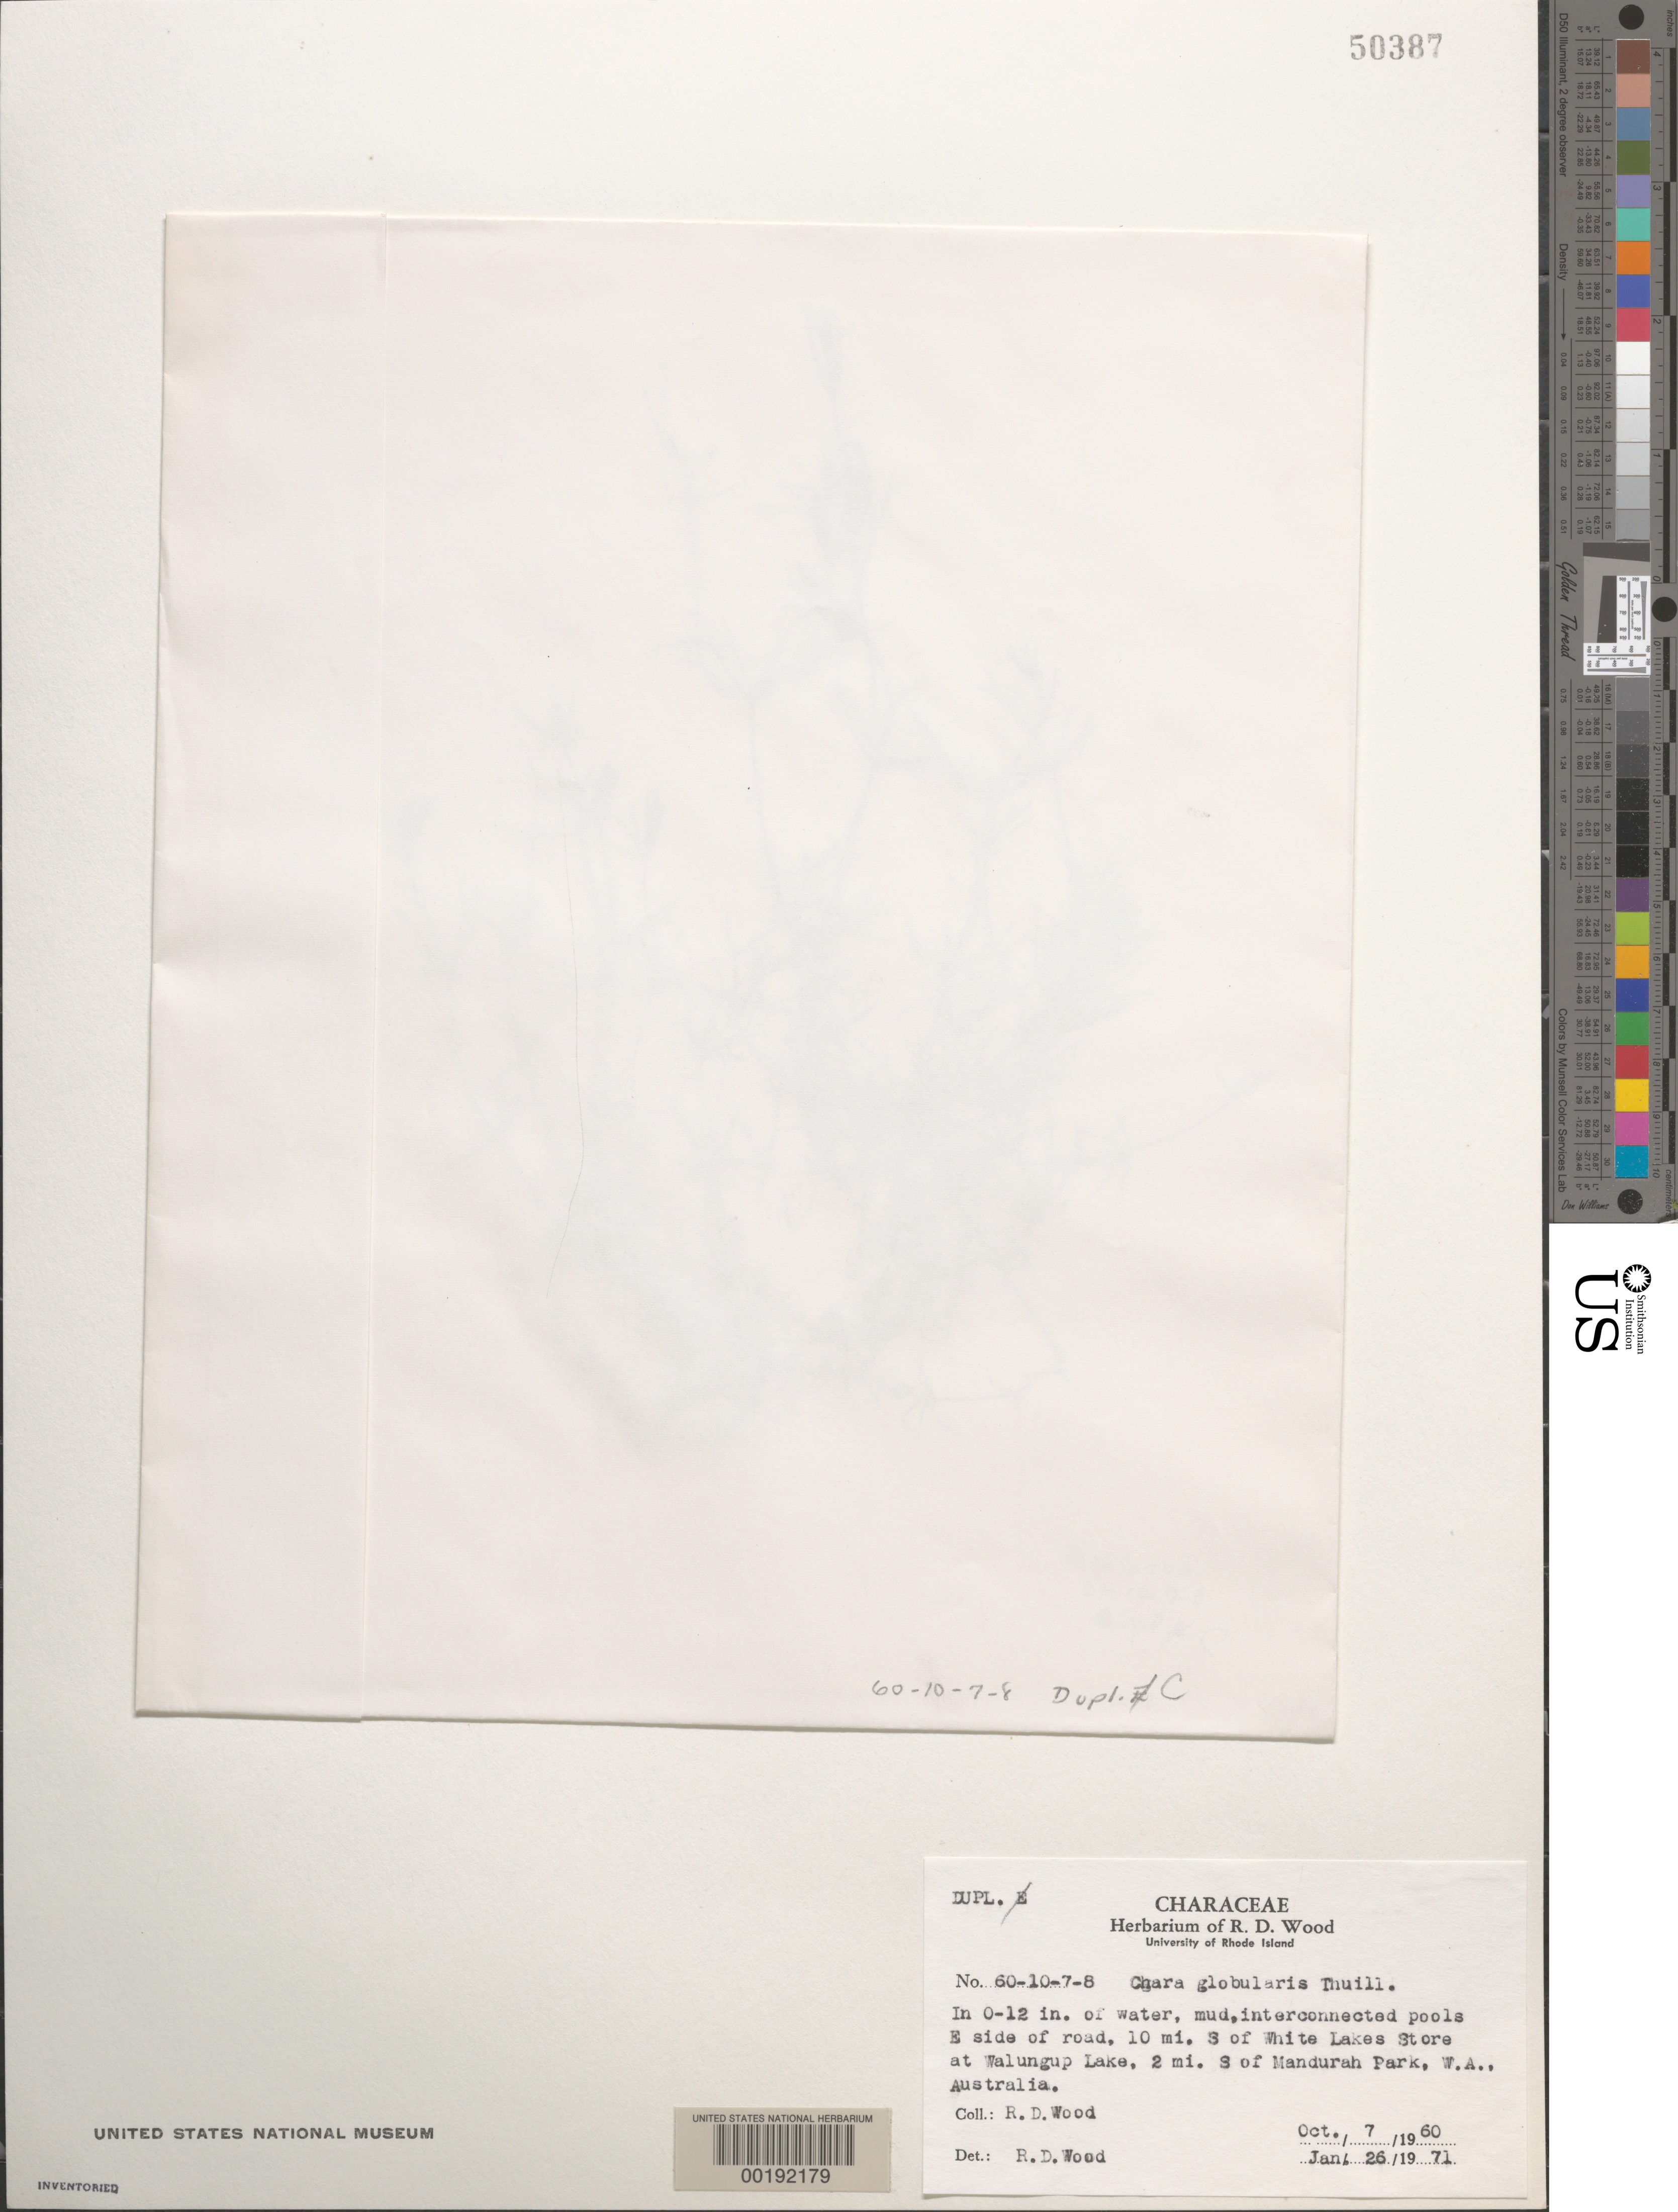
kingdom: Plantae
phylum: Charophyta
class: Charophyceae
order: Charales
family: Characeae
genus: Chara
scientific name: Chara globularis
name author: Thuiller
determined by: Wood, R. D.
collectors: R. Wood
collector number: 60-10-7-8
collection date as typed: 07 Oct 1960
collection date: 1960-10-07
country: Australia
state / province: Western Australia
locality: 10 miles south of walungup lake, 2 miles south of mandurah park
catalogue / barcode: US 50387